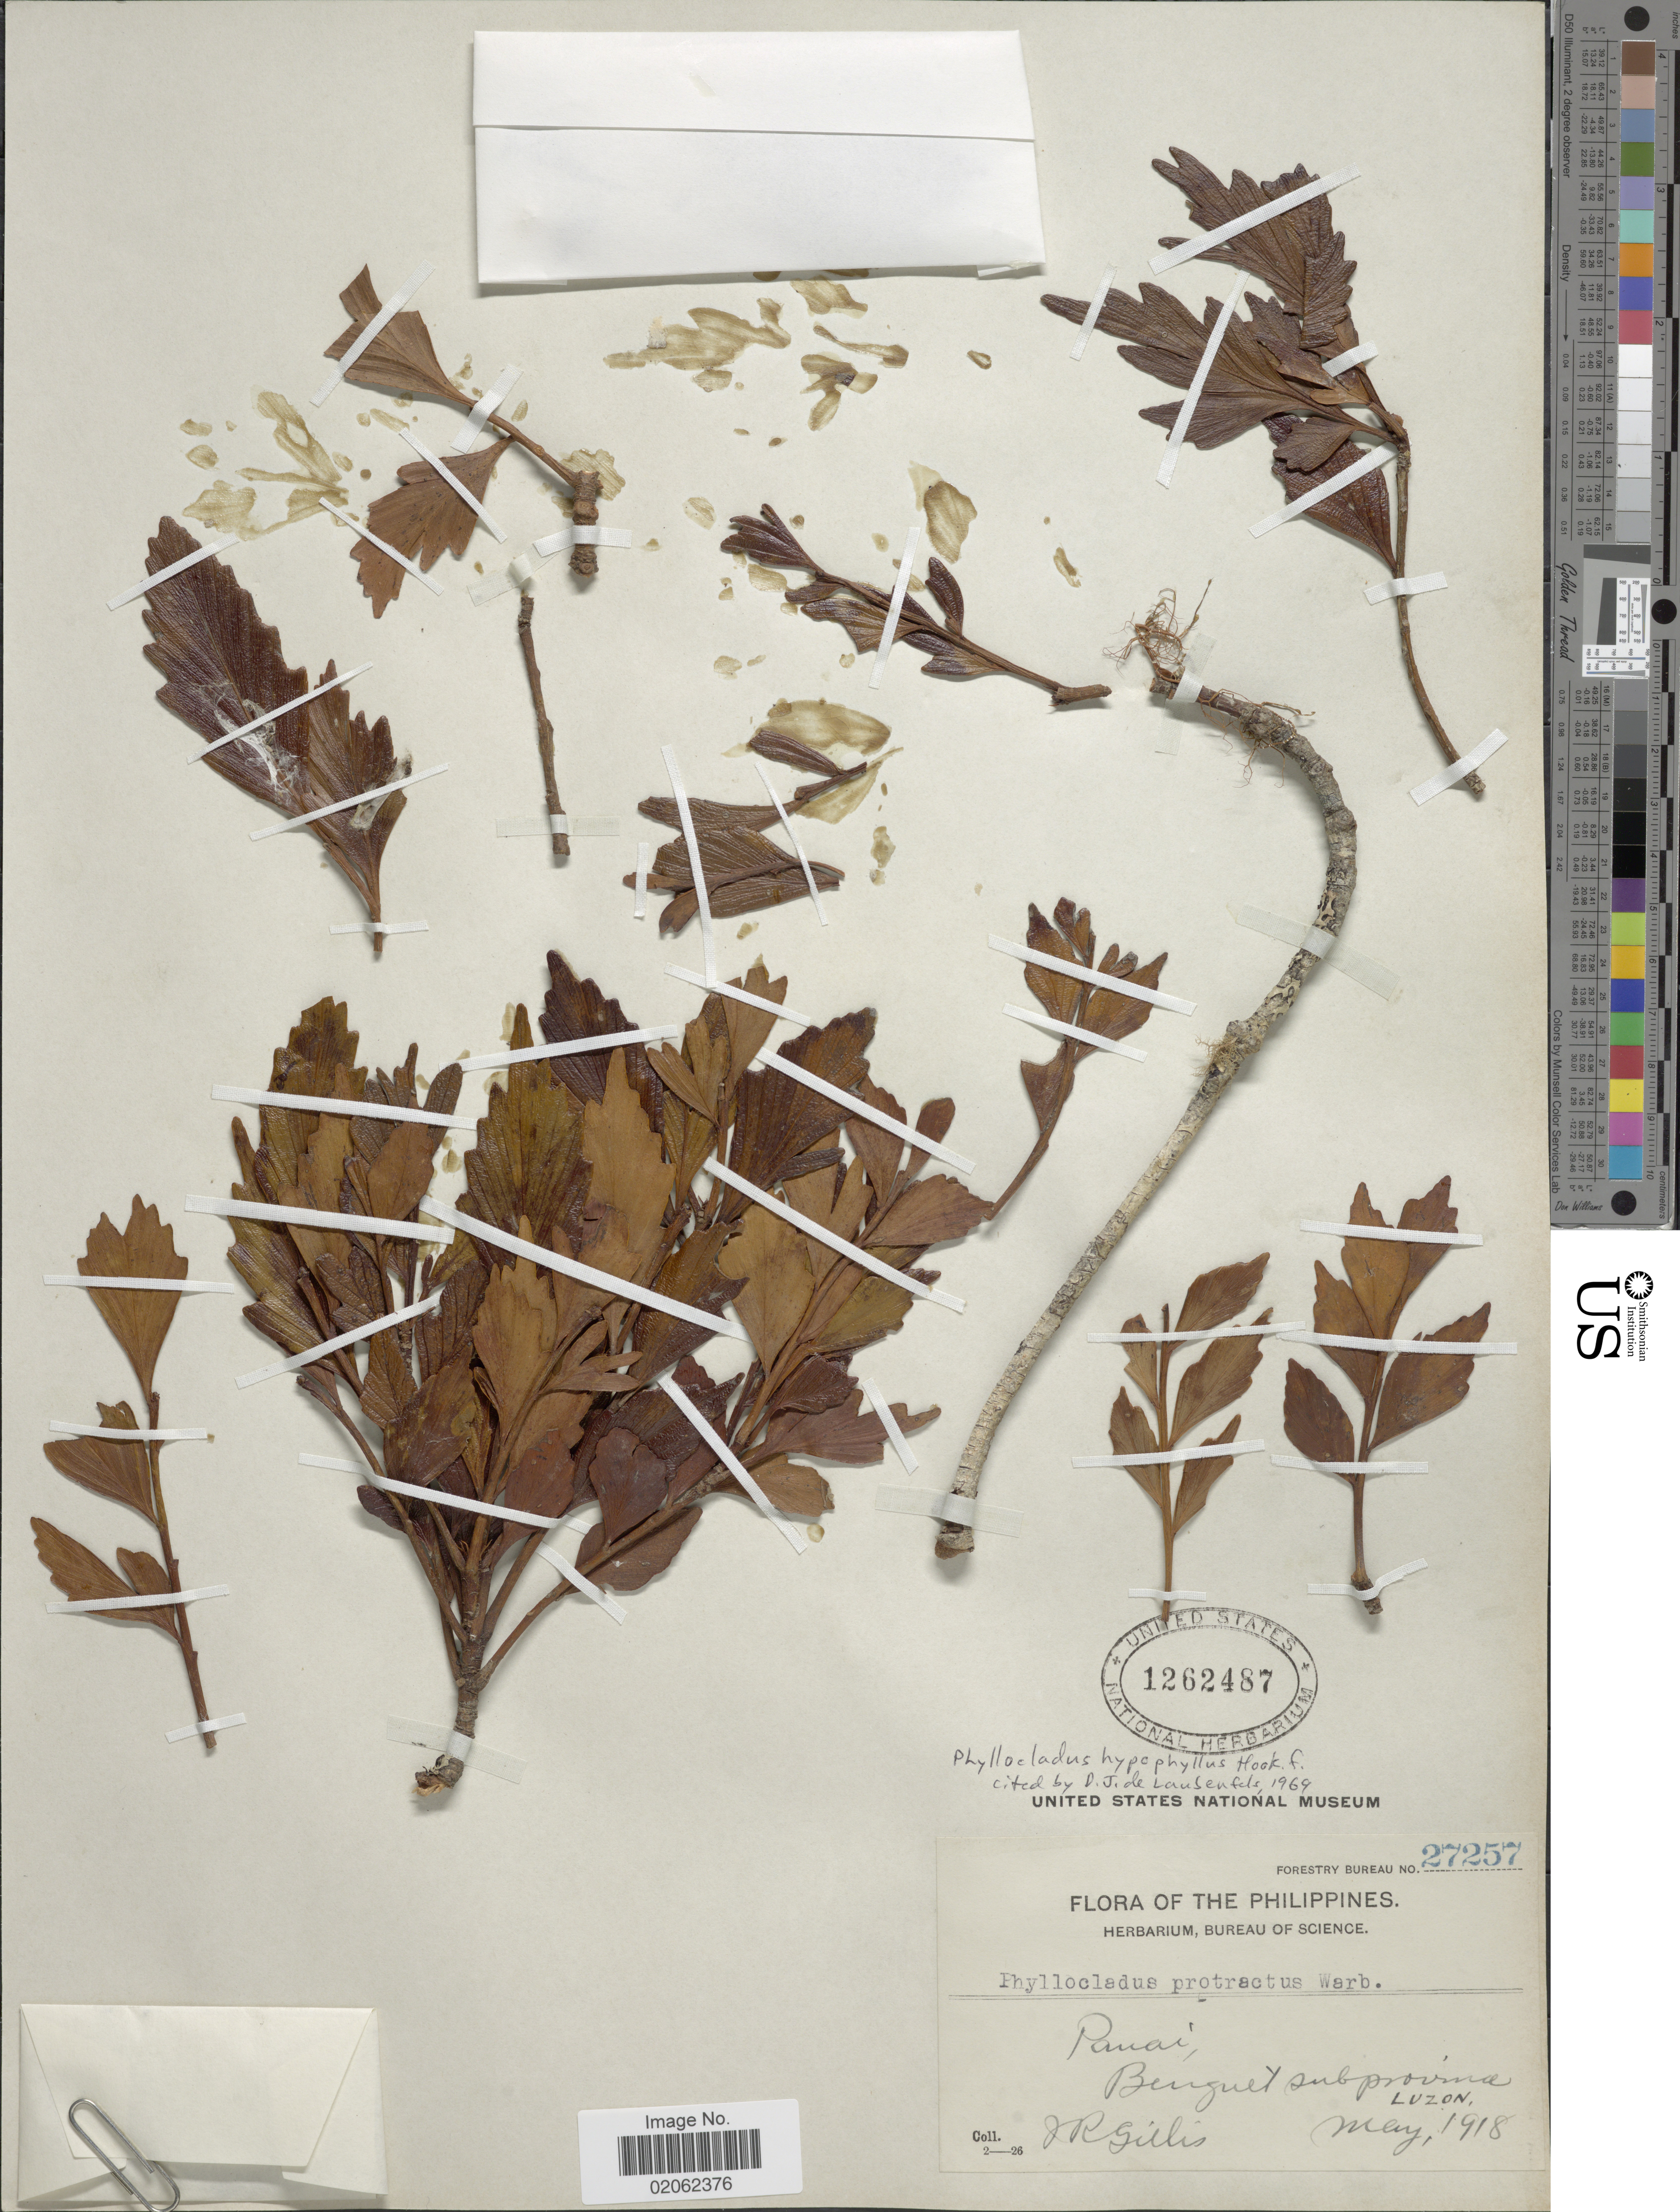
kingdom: Plantae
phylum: Tracheophyta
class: Pinopsida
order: Pinales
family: Phyllocladaceae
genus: Phyllocladus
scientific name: Phyllocladus hypophyllus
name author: Hook. f.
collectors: J. Gillis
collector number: Forestry Bureau 27257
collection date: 1918-05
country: Philippines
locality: Panai, Benguet subprovince, Luzon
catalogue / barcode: US 1262487